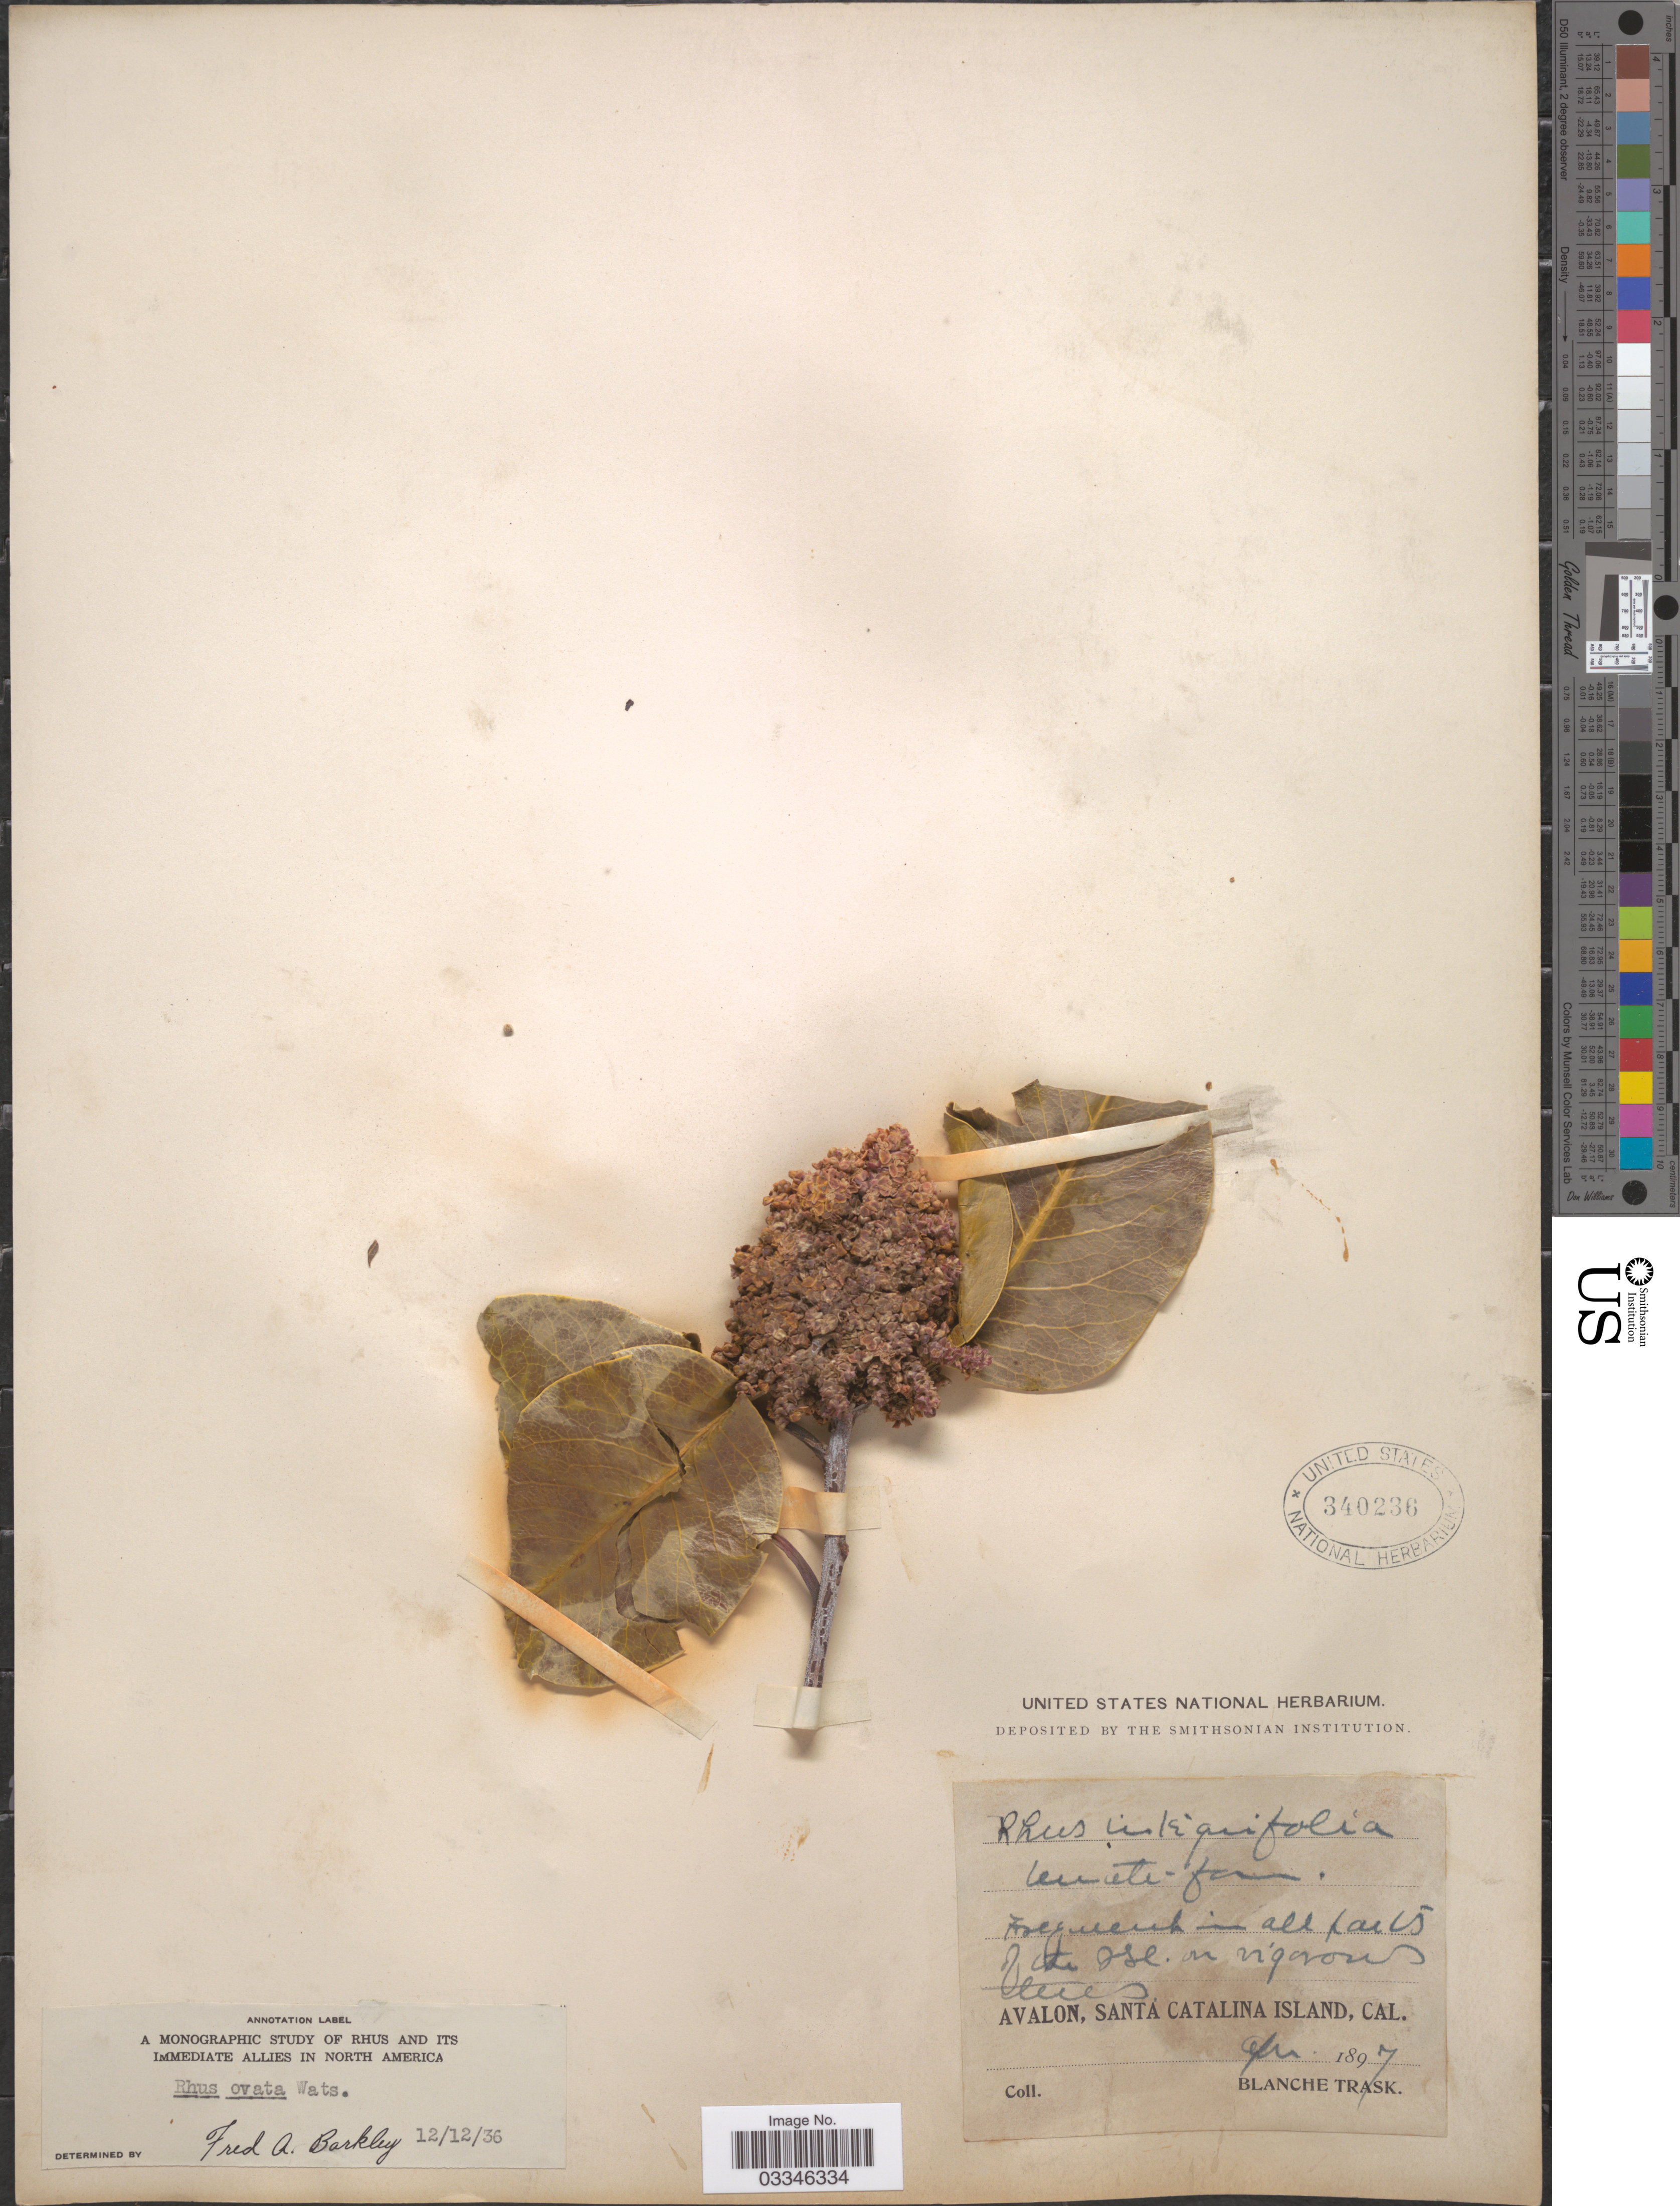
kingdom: Plantae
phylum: Tracheophyta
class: Magnoliopsida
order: Sapindales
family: Anacardiaceae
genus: Rhus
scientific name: Rhus ovata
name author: S. Watson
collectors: B. Trask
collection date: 1897-04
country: United States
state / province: California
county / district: Los Angeles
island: Santa Catalina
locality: Avalon, Santa Catalina Island.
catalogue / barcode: US 340236